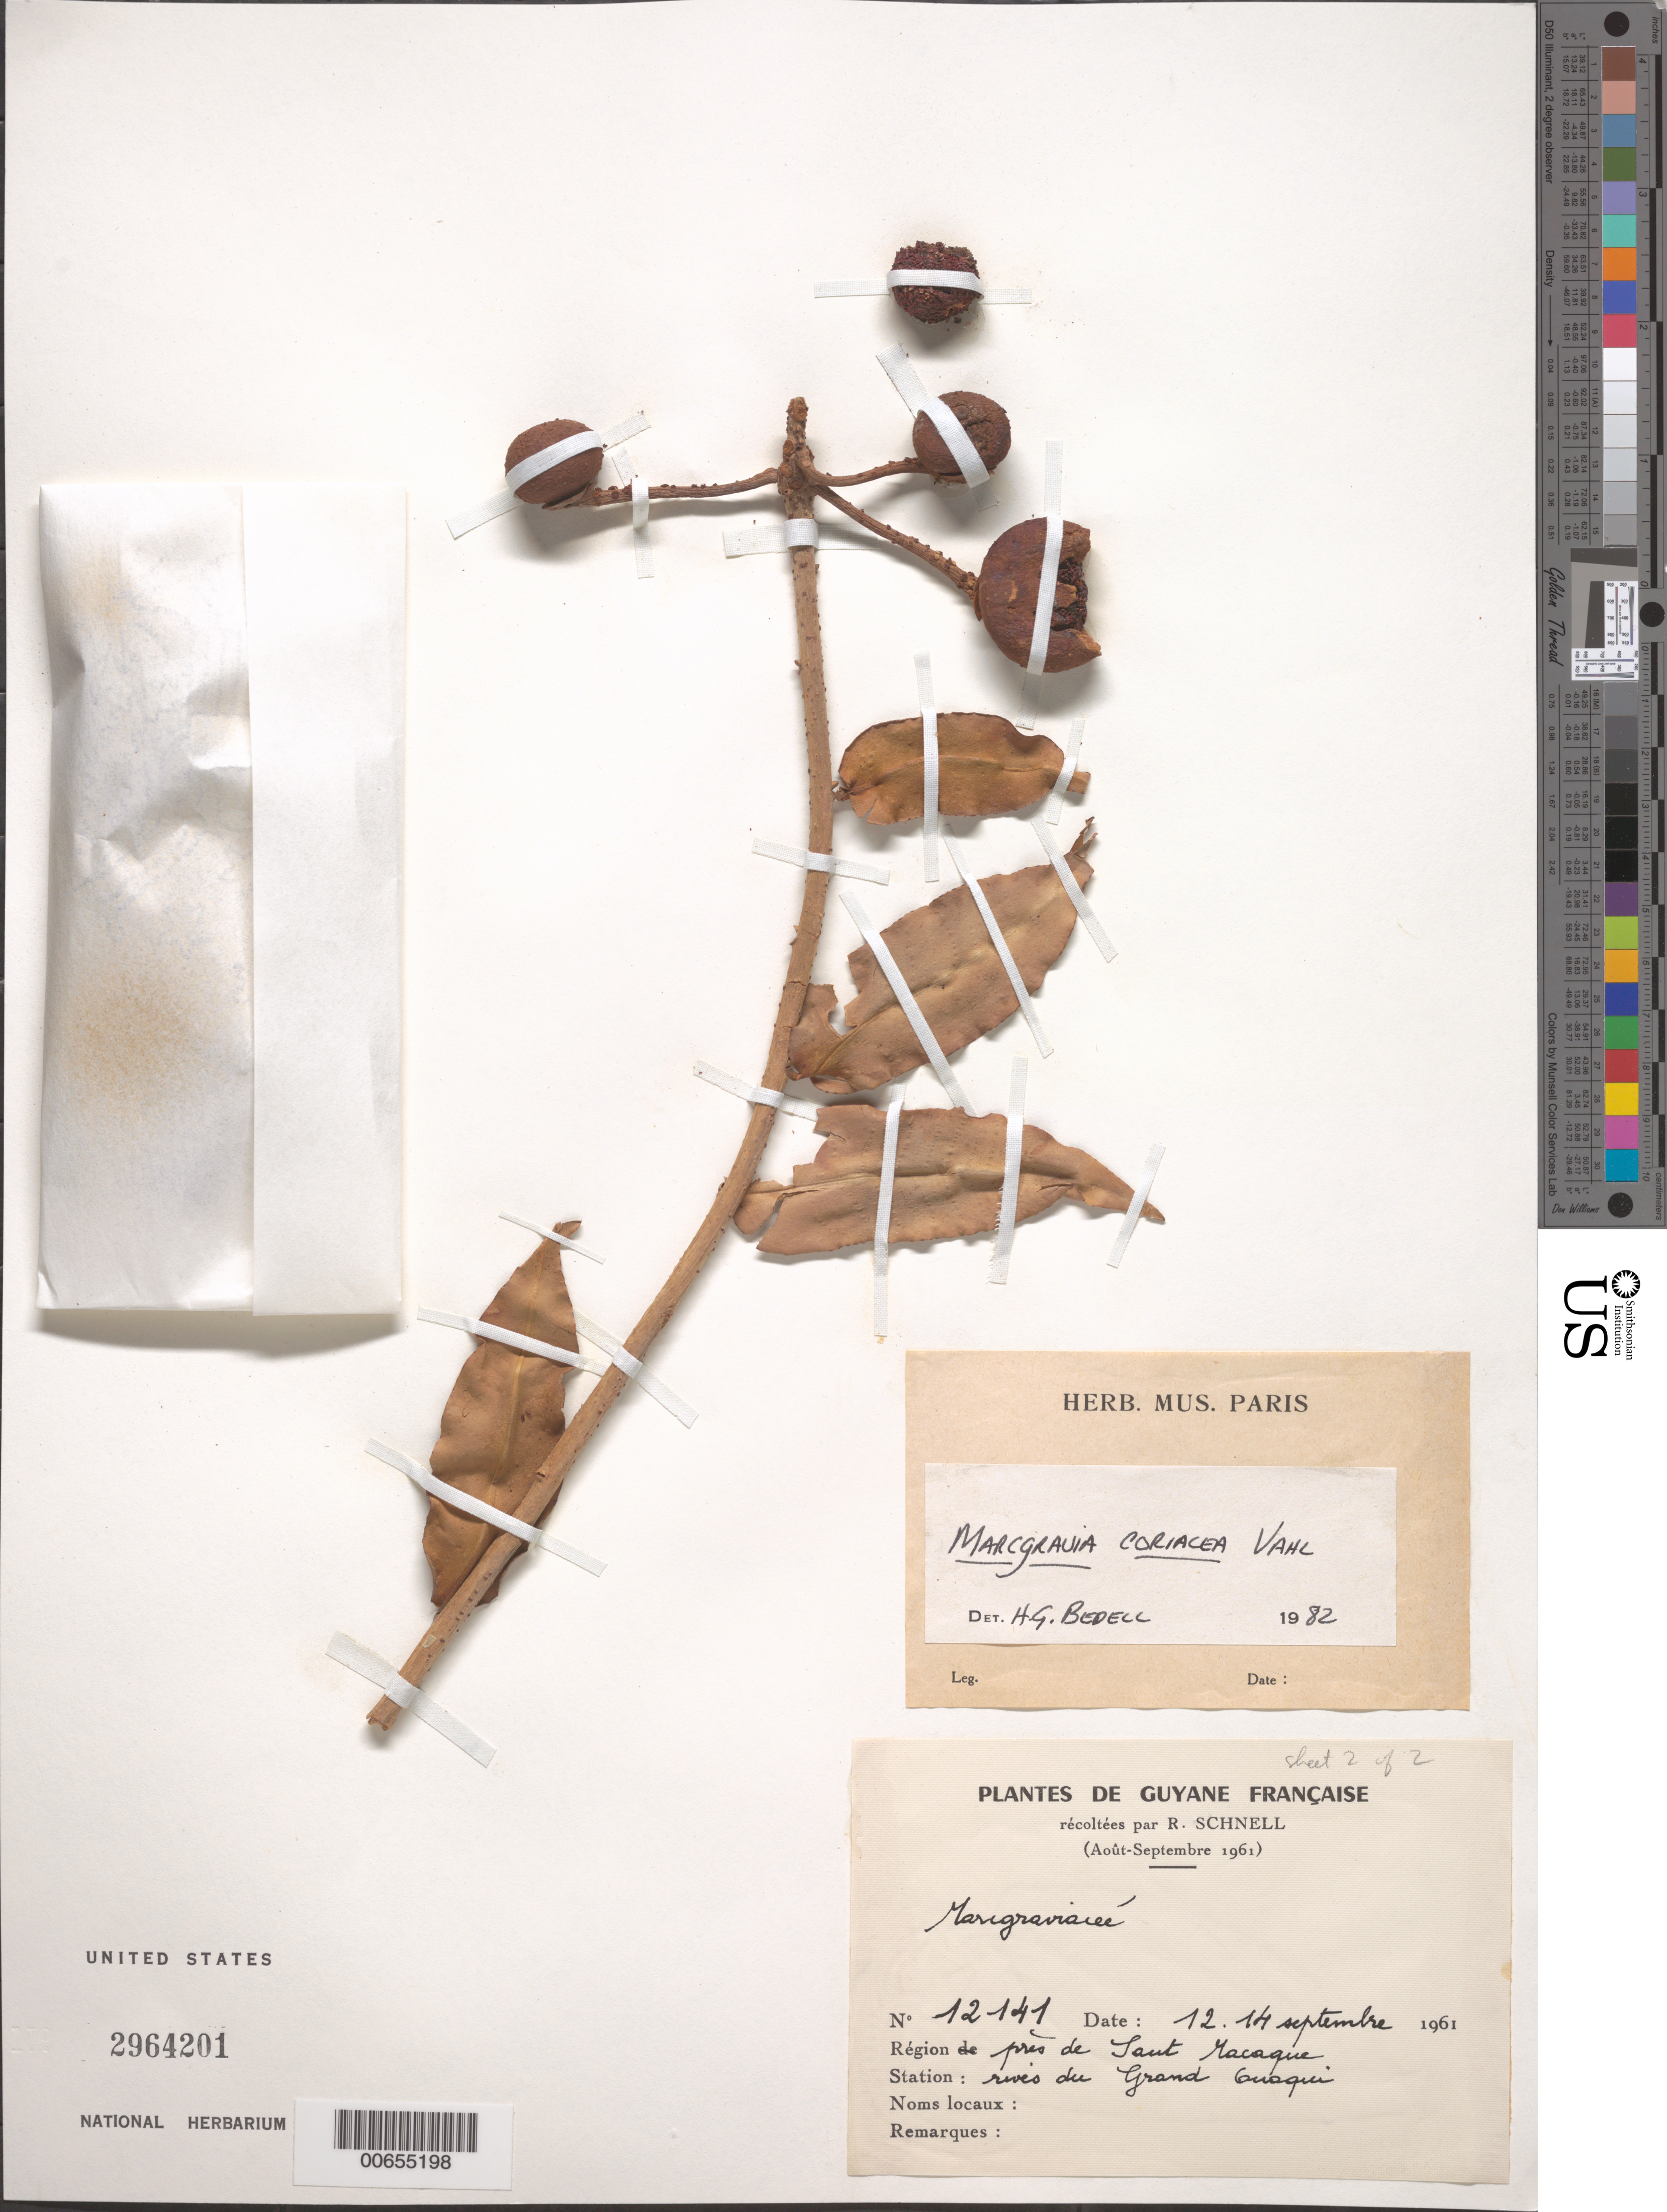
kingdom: Plantae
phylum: Tracheophyta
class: Magnoliopsida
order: Ericales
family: Marcgraviaceae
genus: Marcgravia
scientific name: Marcgravia coriacea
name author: Vahl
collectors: R. Schnell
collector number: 12141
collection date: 1961-09-12/1961-09-14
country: French Guiana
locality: Guyane Française. Région prés de Saut Macaque. Station: rives du Grand Cuaqui.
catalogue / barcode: US 2964201